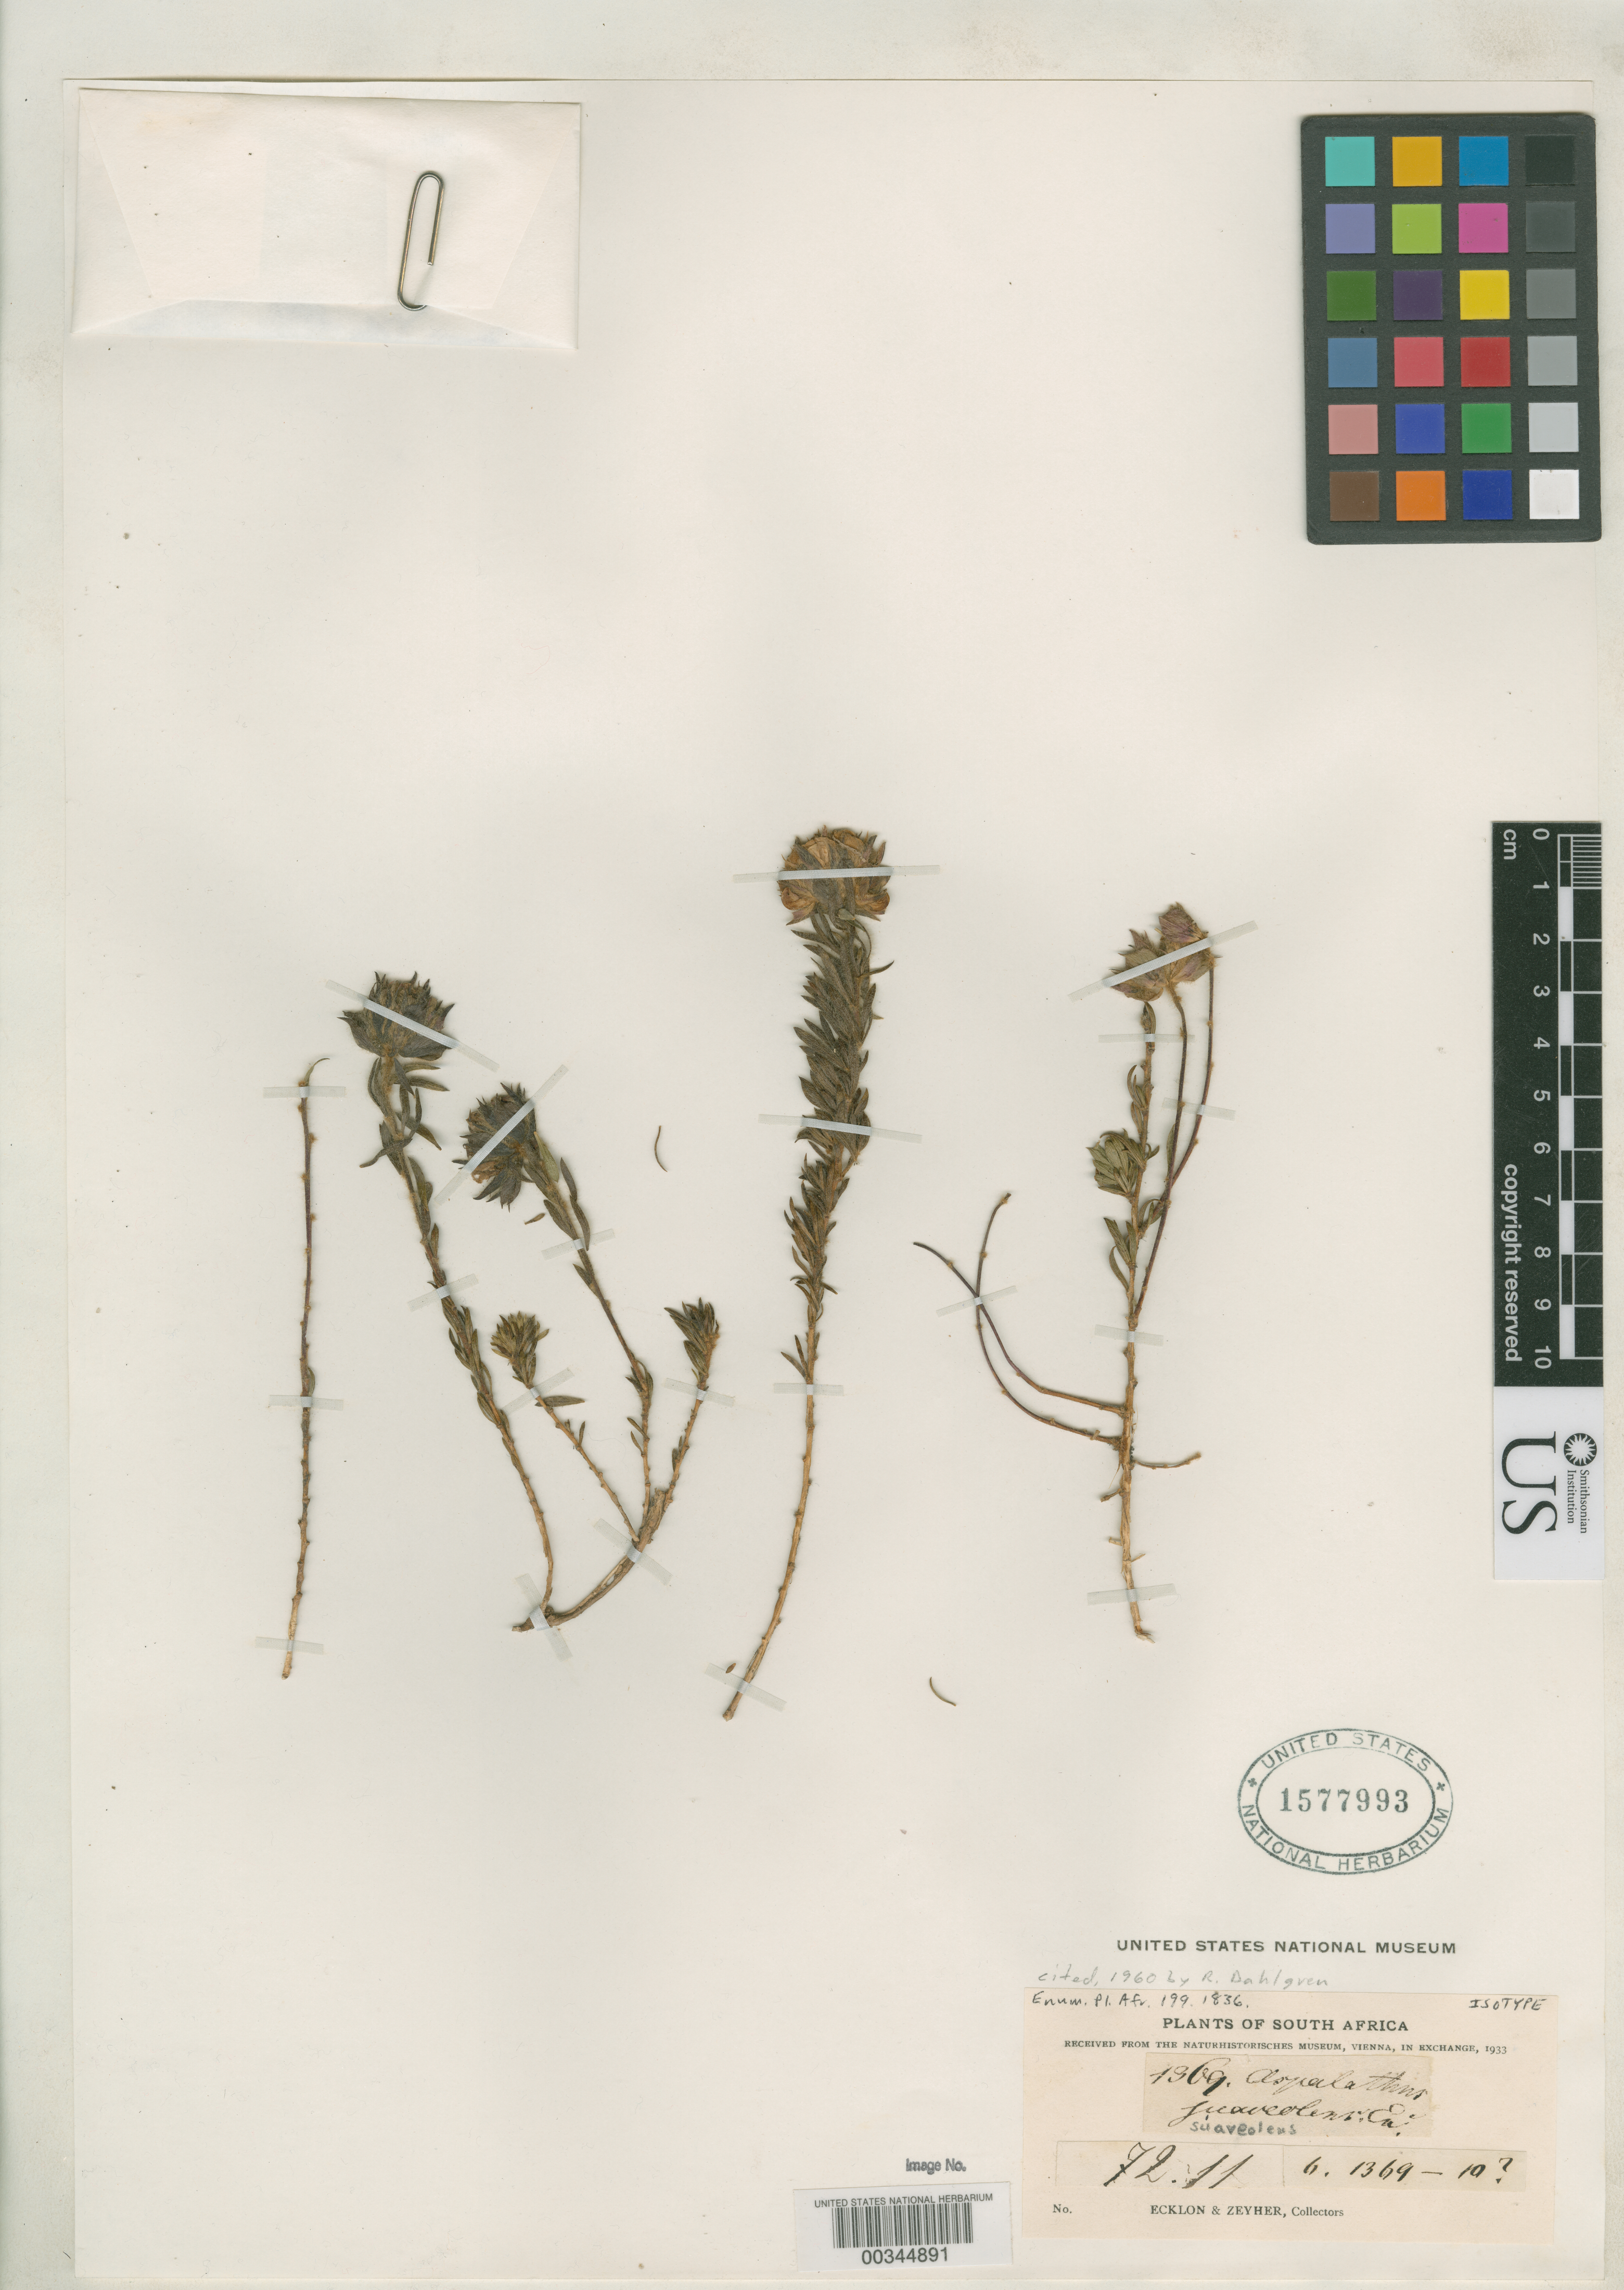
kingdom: Plantae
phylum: Tracheophyta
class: Magnoliopsida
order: Fabales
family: Fabaceae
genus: Aspalathus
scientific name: Aspalathus suaveolens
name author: Eckl. & Zeyh.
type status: Isotype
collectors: C. F. Ecklon & C. Zeyher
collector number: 1369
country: South Africa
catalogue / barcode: US 1577993